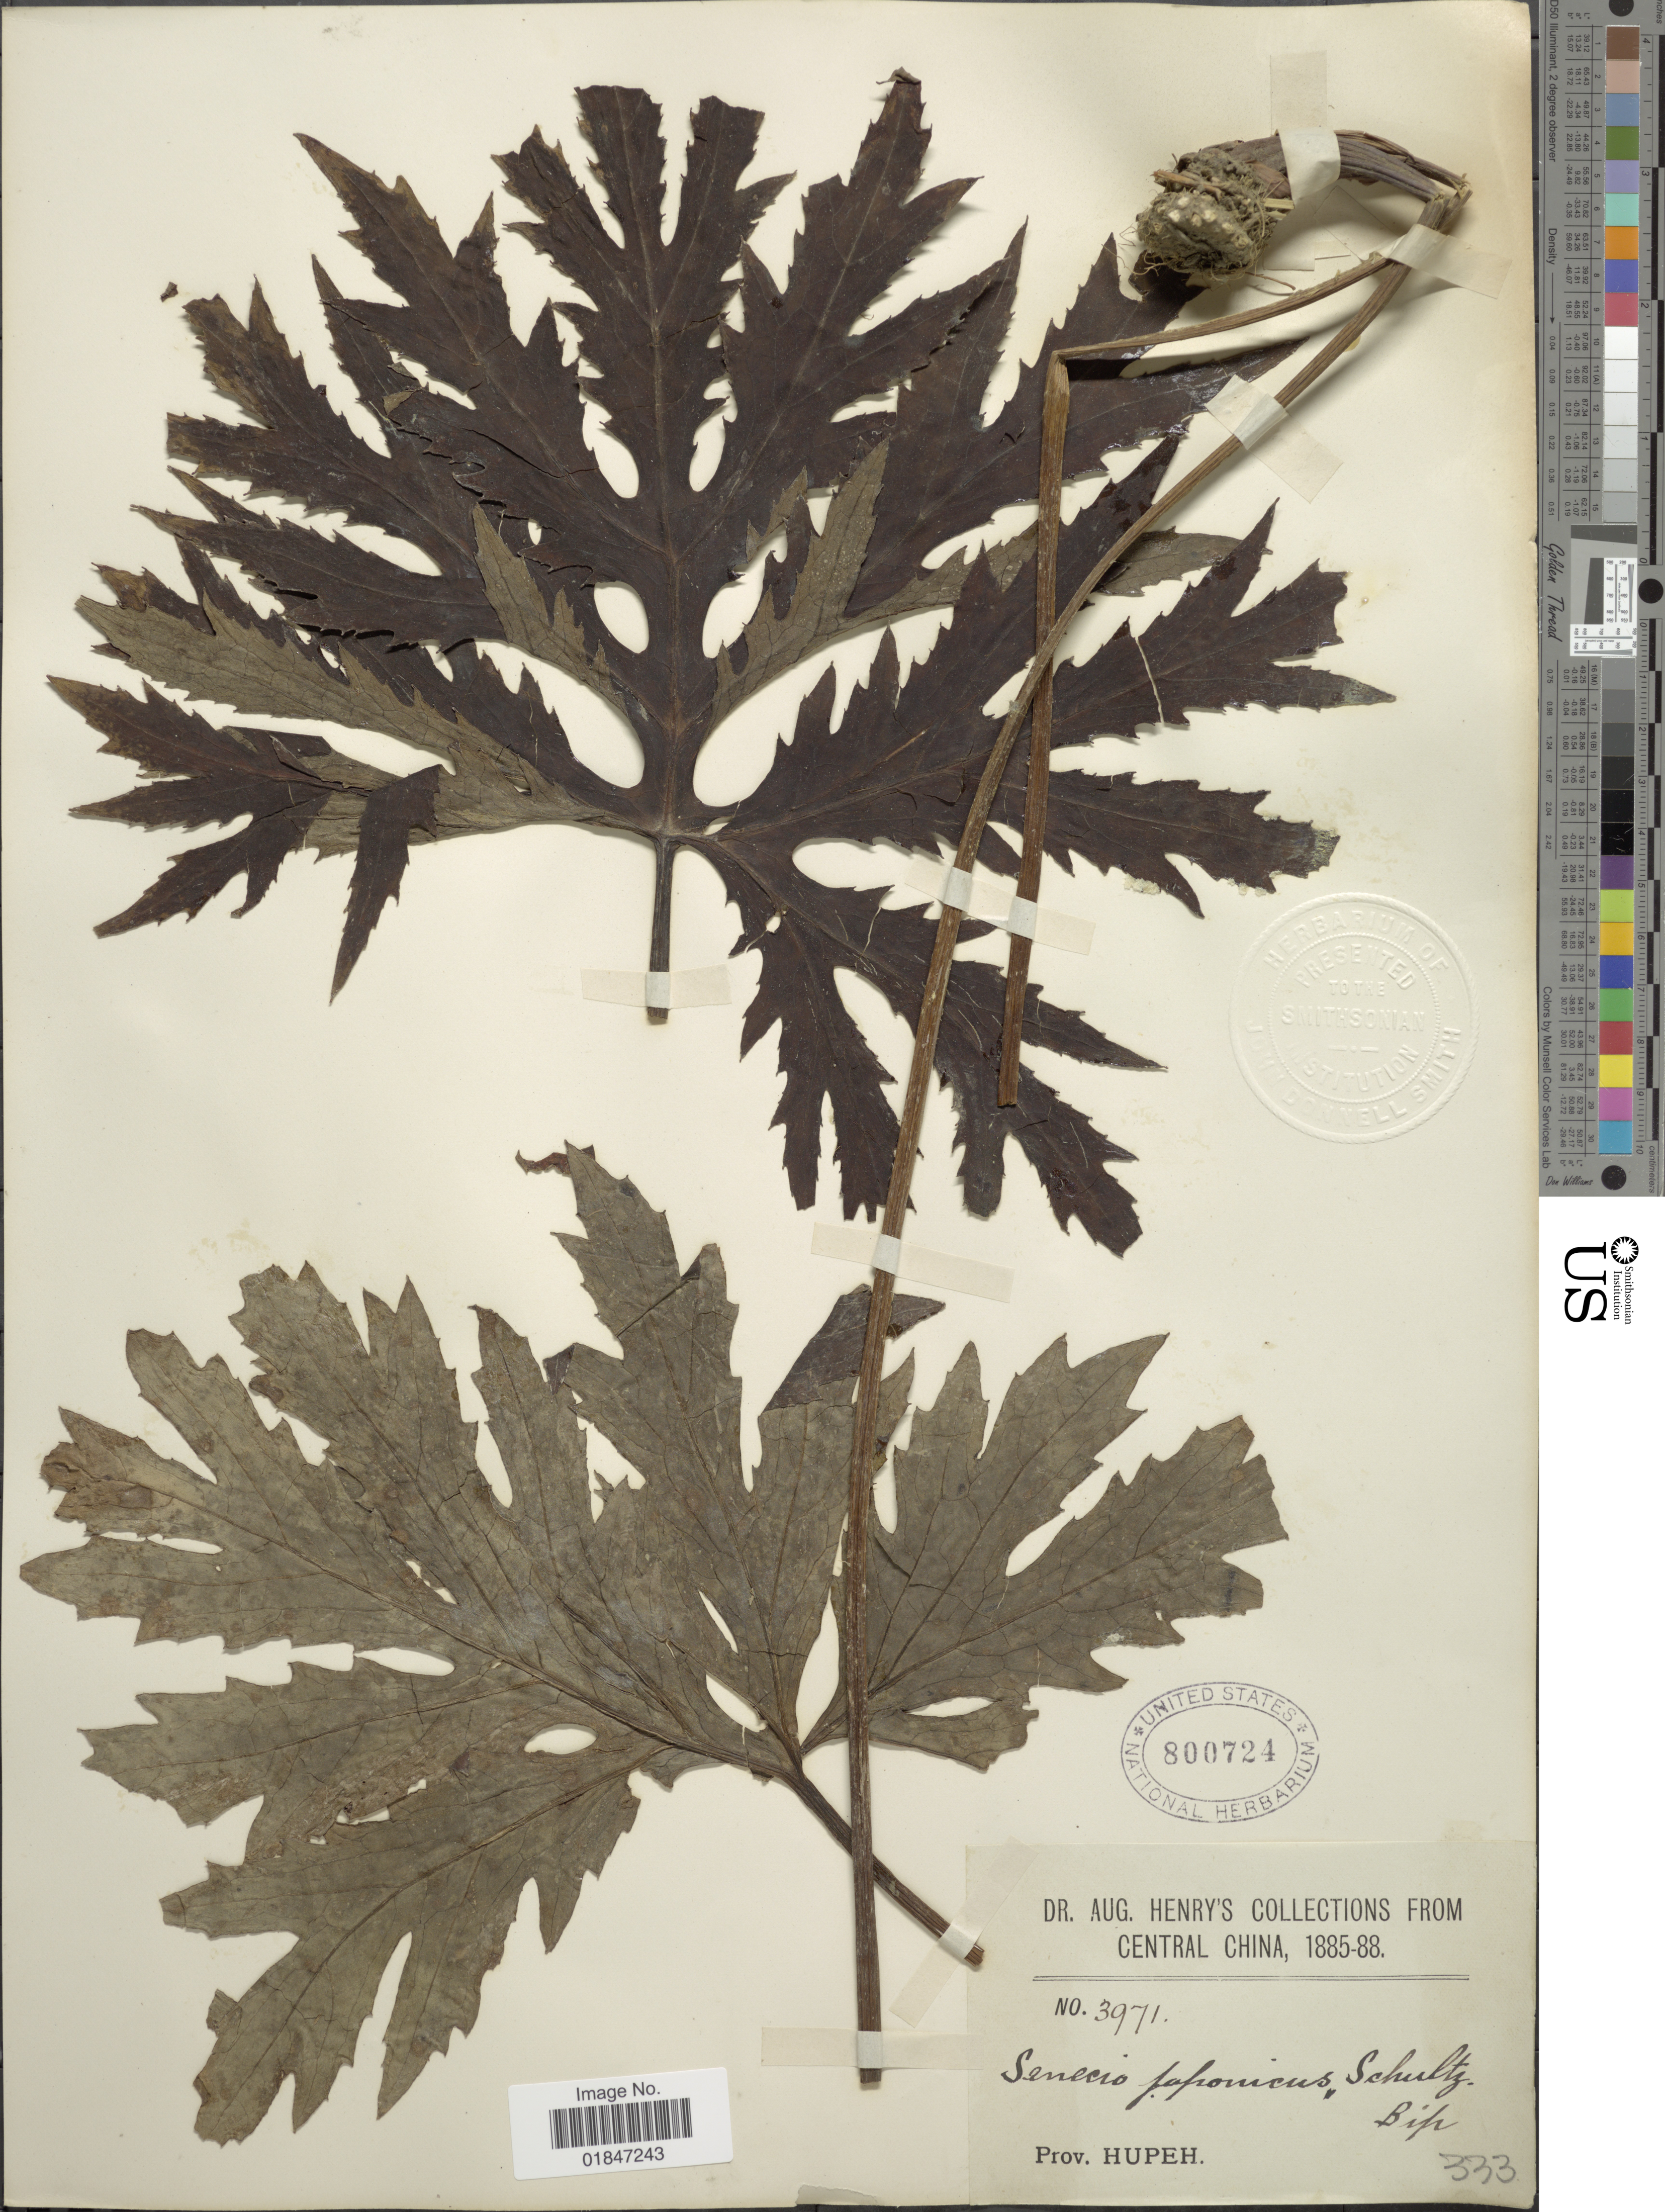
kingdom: Plantae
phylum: Tracheophyta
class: Magnoliopsida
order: Asterales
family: Asteraceae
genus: Ligularia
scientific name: Ligularia japonica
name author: (L. f.) Less. ex DC.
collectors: A. Henry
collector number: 3971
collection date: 1885/1888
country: China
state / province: Hubei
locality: Prov. Hupeh. Central China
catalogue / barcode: US 800724